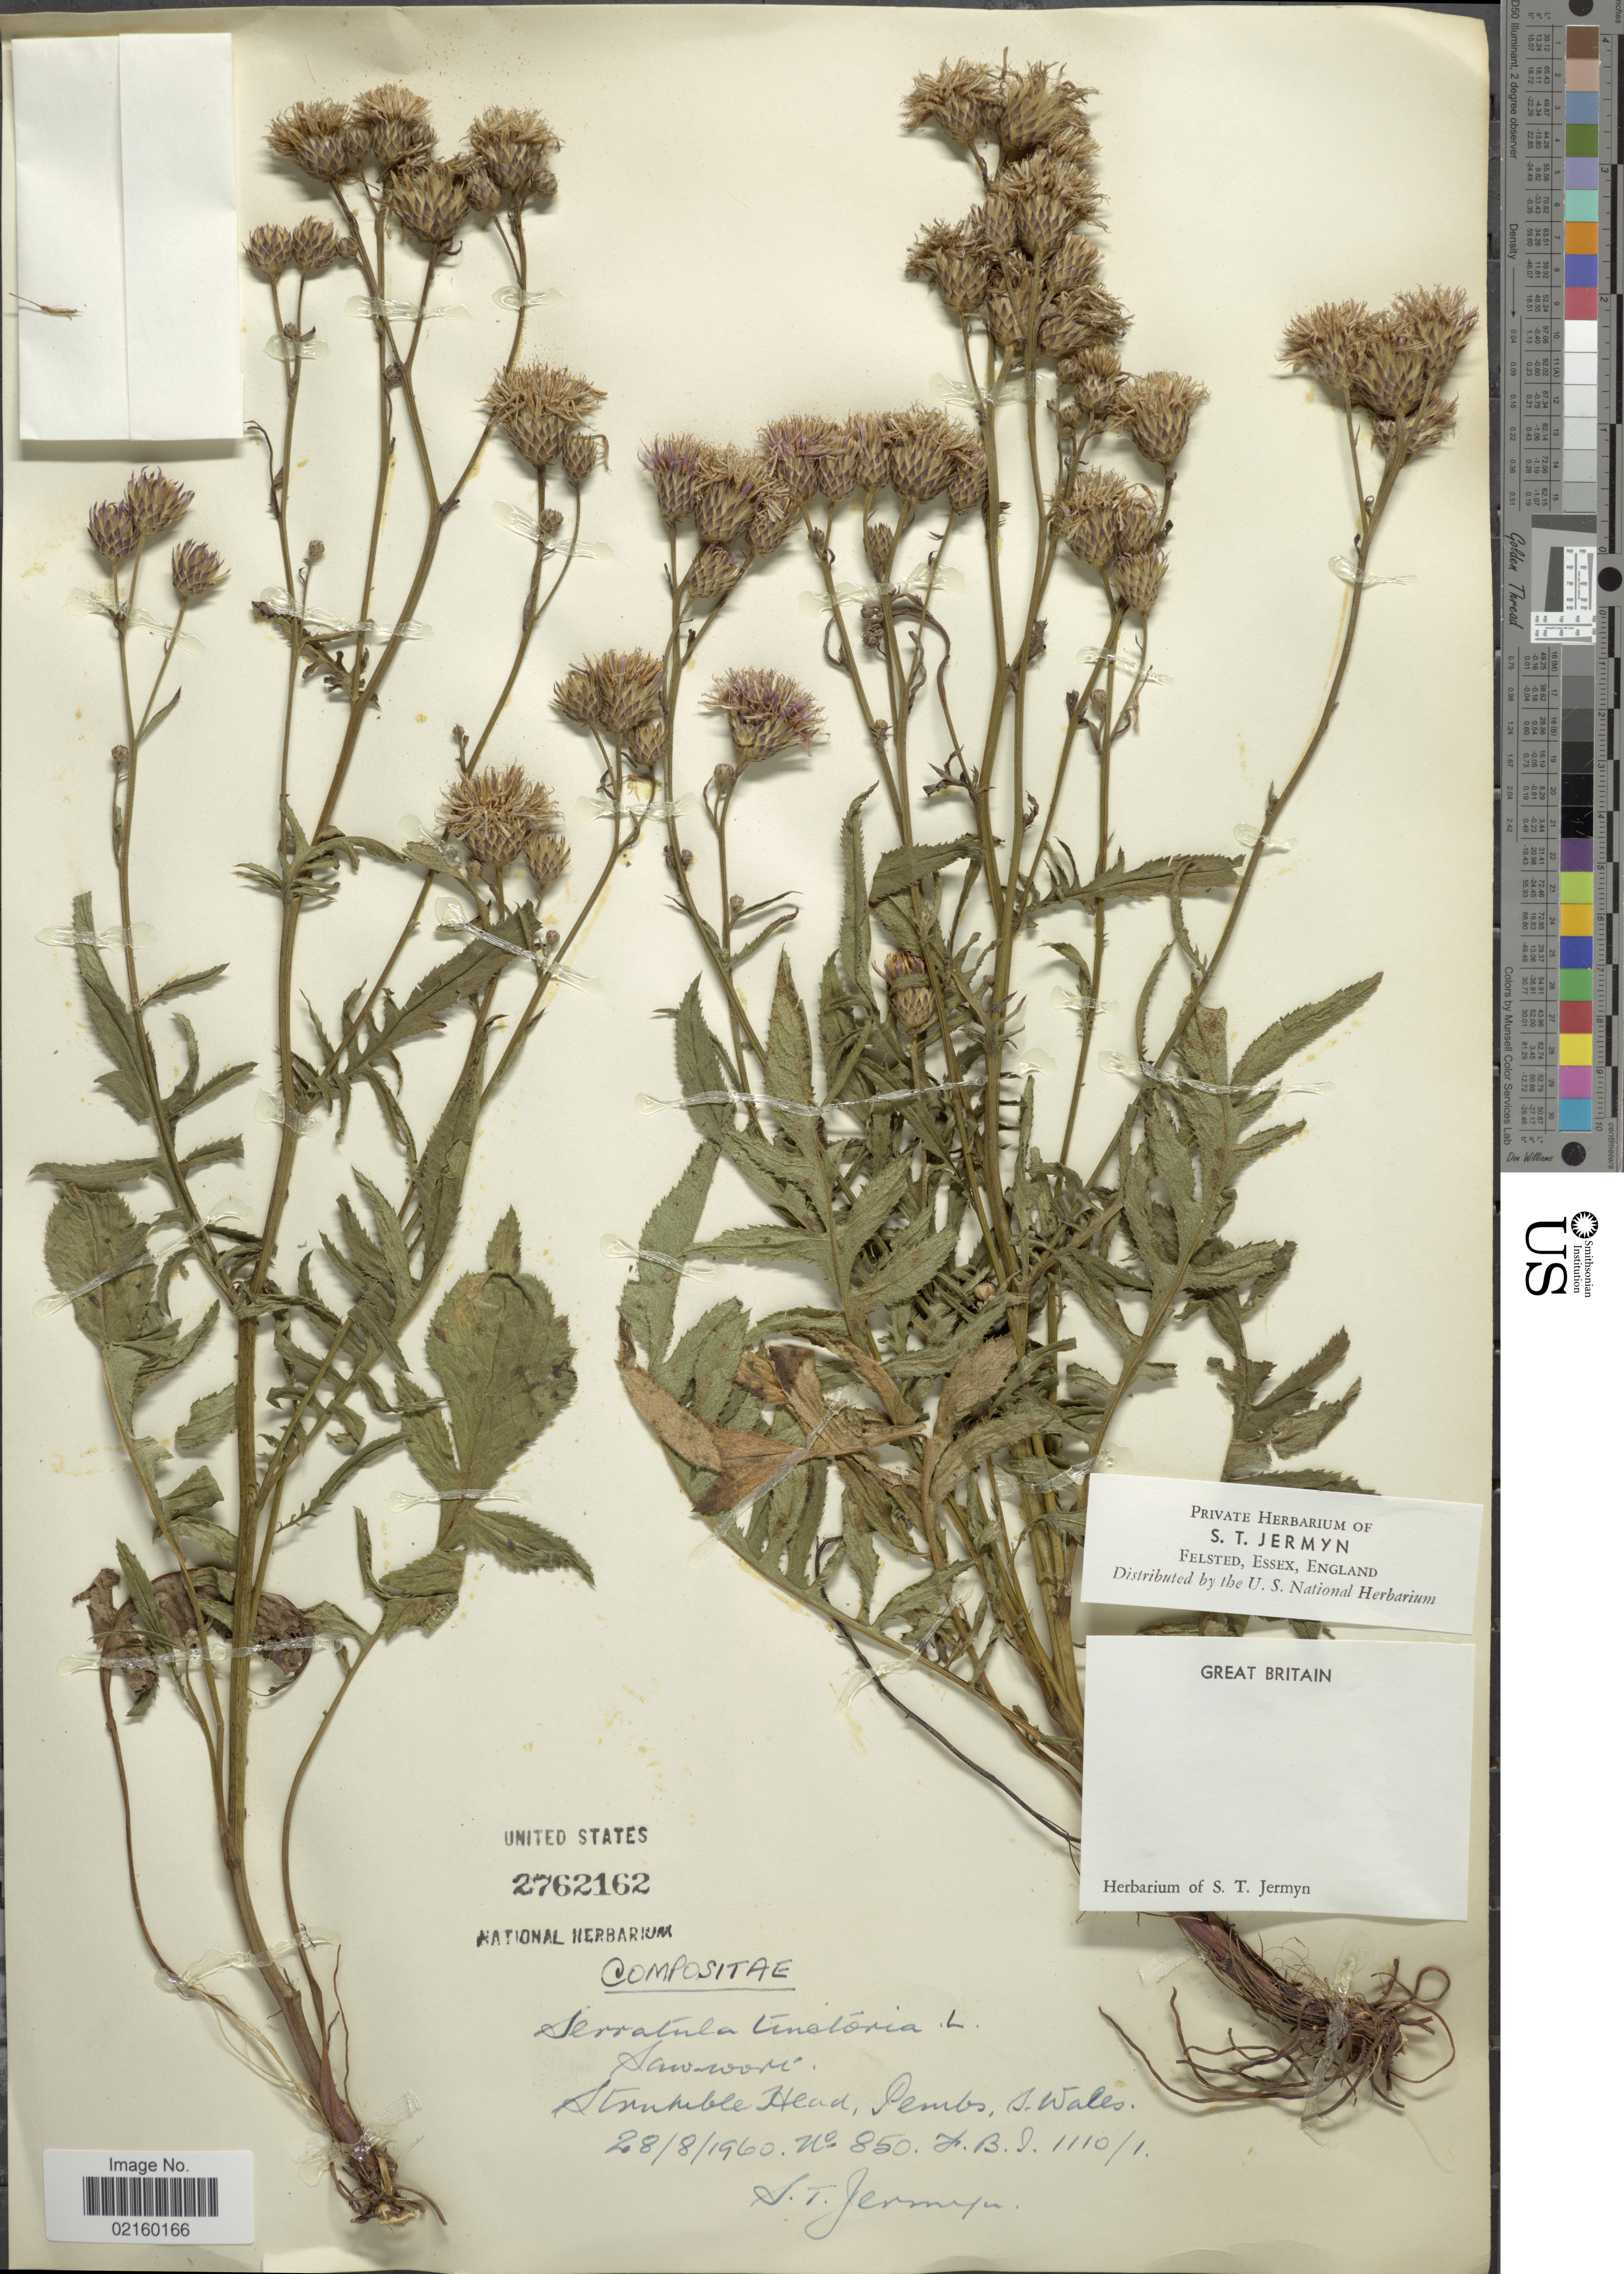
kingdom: Plantae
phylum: Tracheophyta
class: Magnoliopsida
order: Asterales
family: Asteraceae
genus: Serratula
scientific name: Serratula tinctoria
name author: L.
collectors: S. Jermyn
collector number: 850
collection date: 1960-08-28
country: United Kingdom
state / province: Wales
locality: Strumble Head, Pembrokeshire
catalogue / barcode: US 2762162